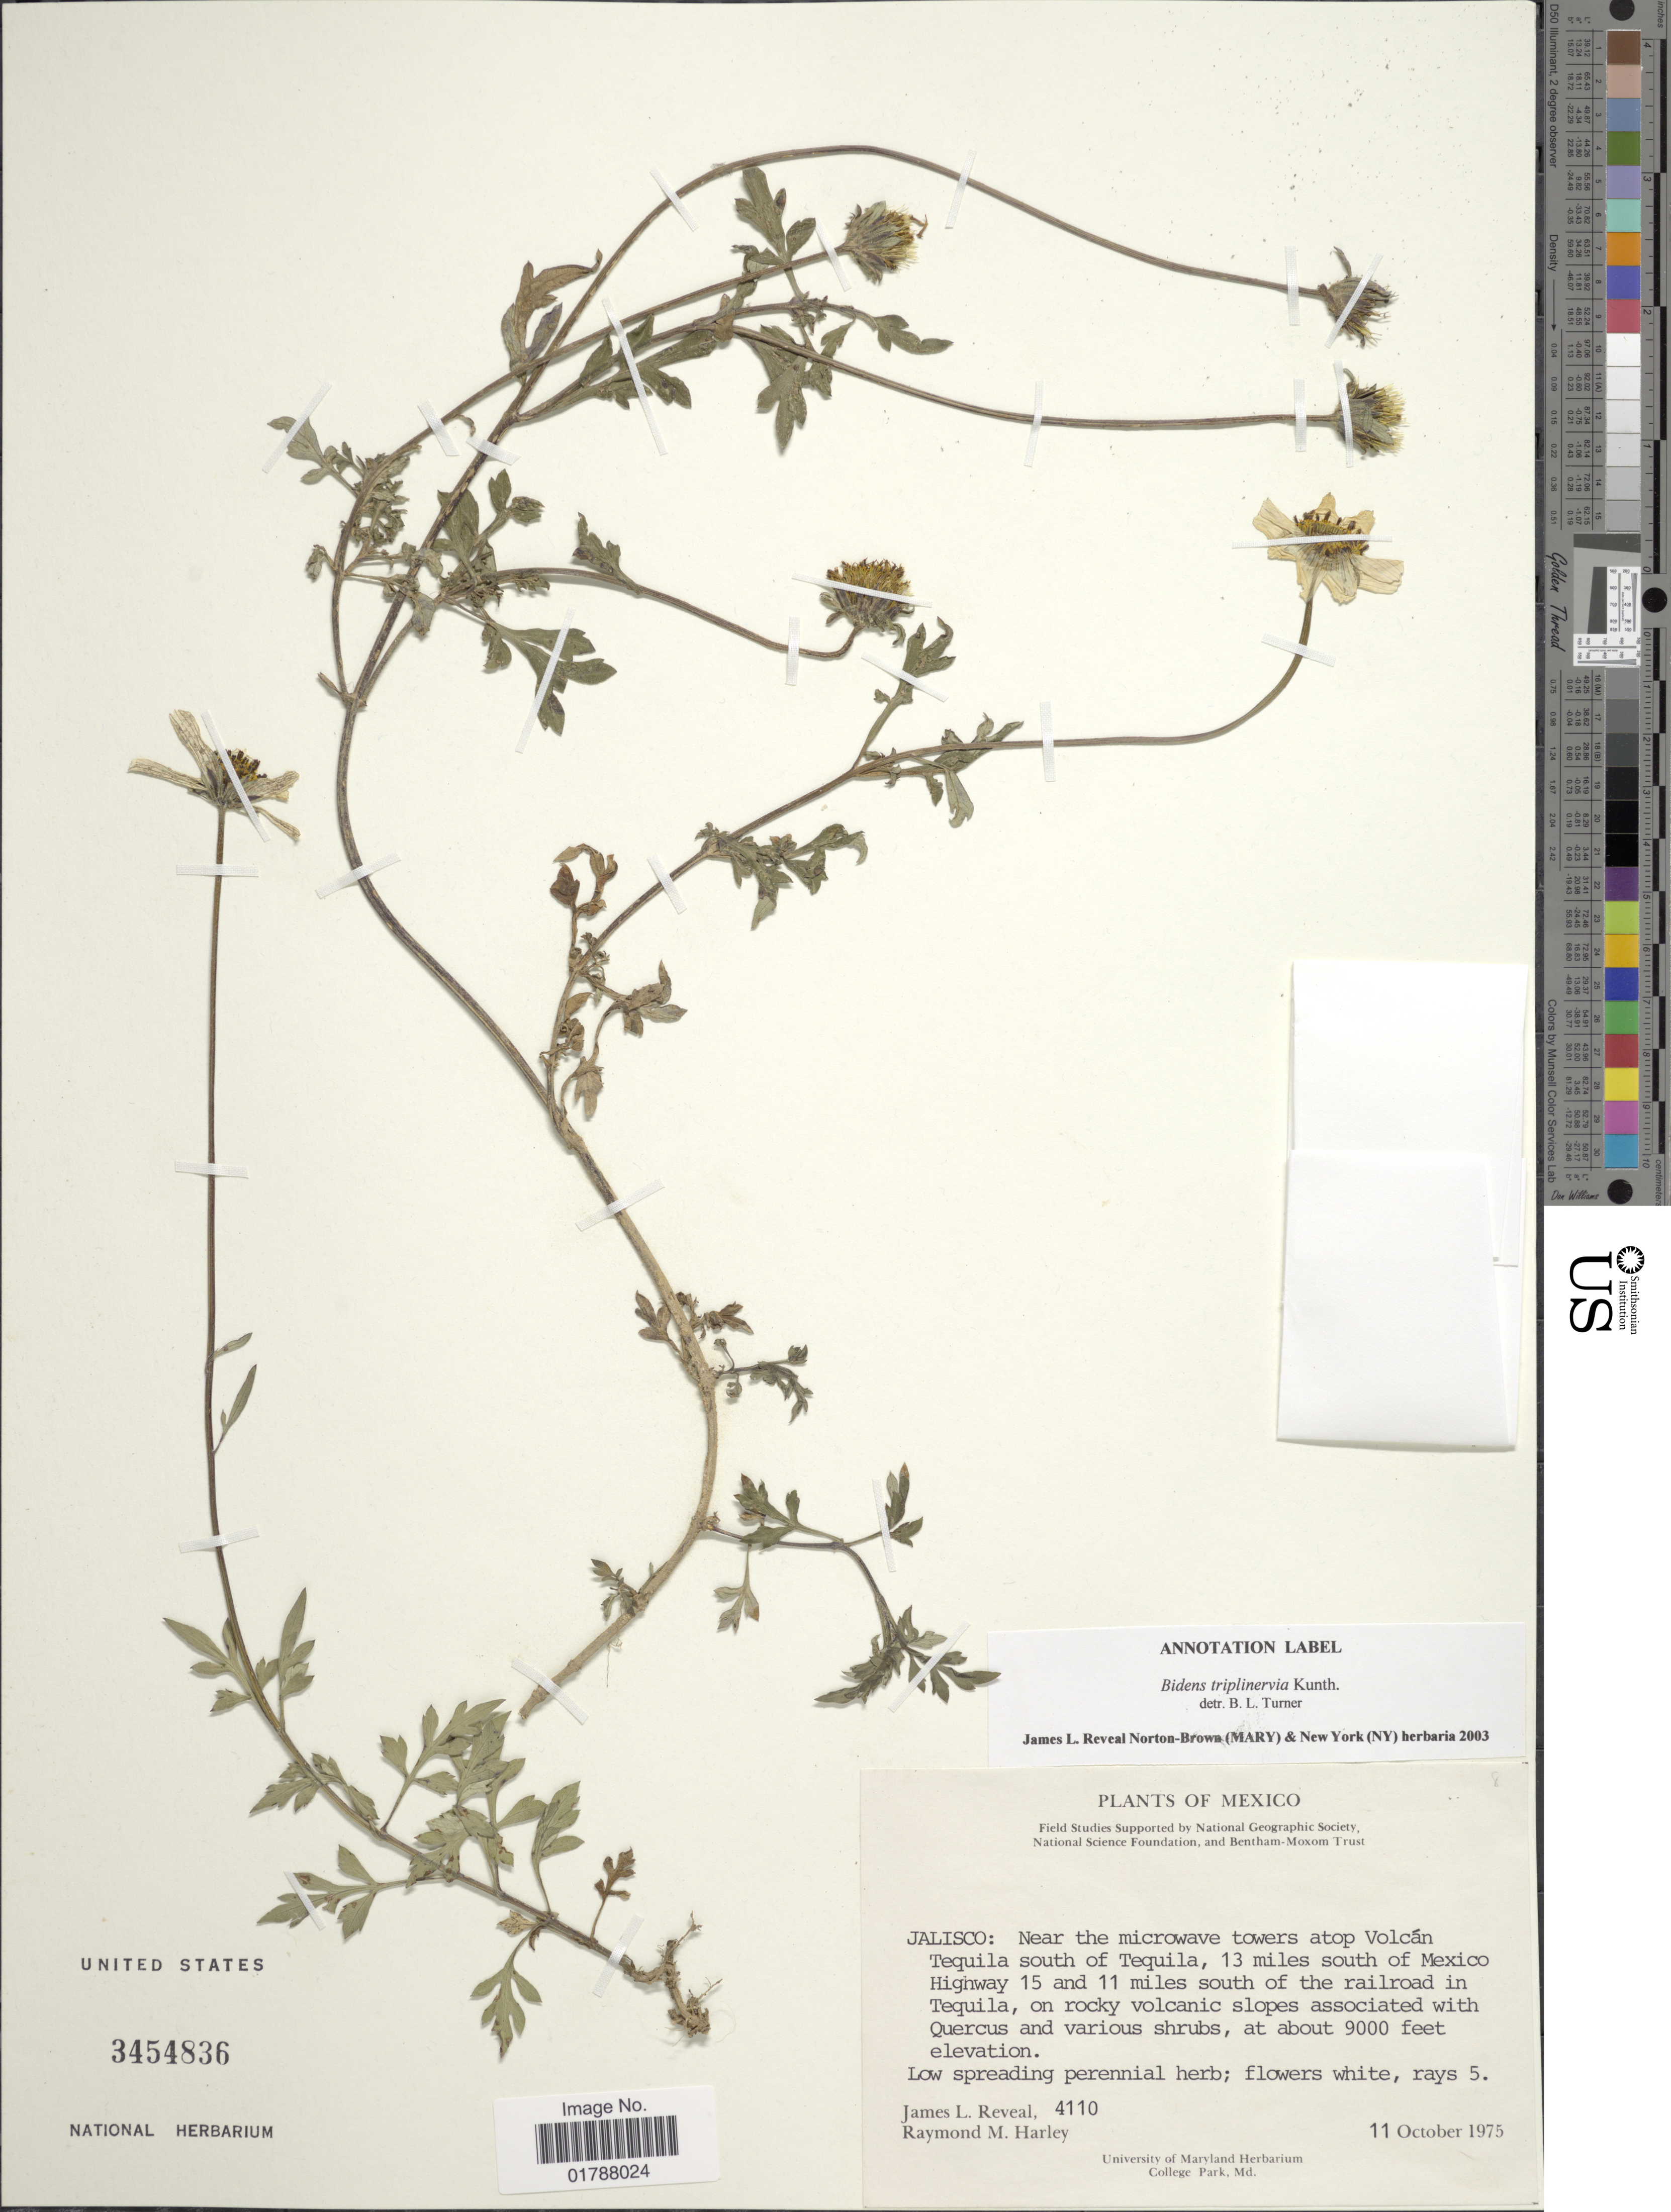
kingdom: Plantae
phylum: Tracheophyta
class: Magnoliopsida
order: Asterales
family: Asteraceae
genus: Bidens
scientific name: Bidens triplinervia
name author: Kunth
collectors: J. L. Reveal & R. M. Harley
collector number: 4110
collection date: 1975-10-11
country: Mexico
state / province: Jalisco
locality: Jalisco: Near the microwave towers atop Volcan Tequilla south of Tequilla, 13 miles south of Mexico Highway 15 and 11 miles south of the railroad in Tequilla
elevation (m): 2743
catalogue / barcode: US 3454836